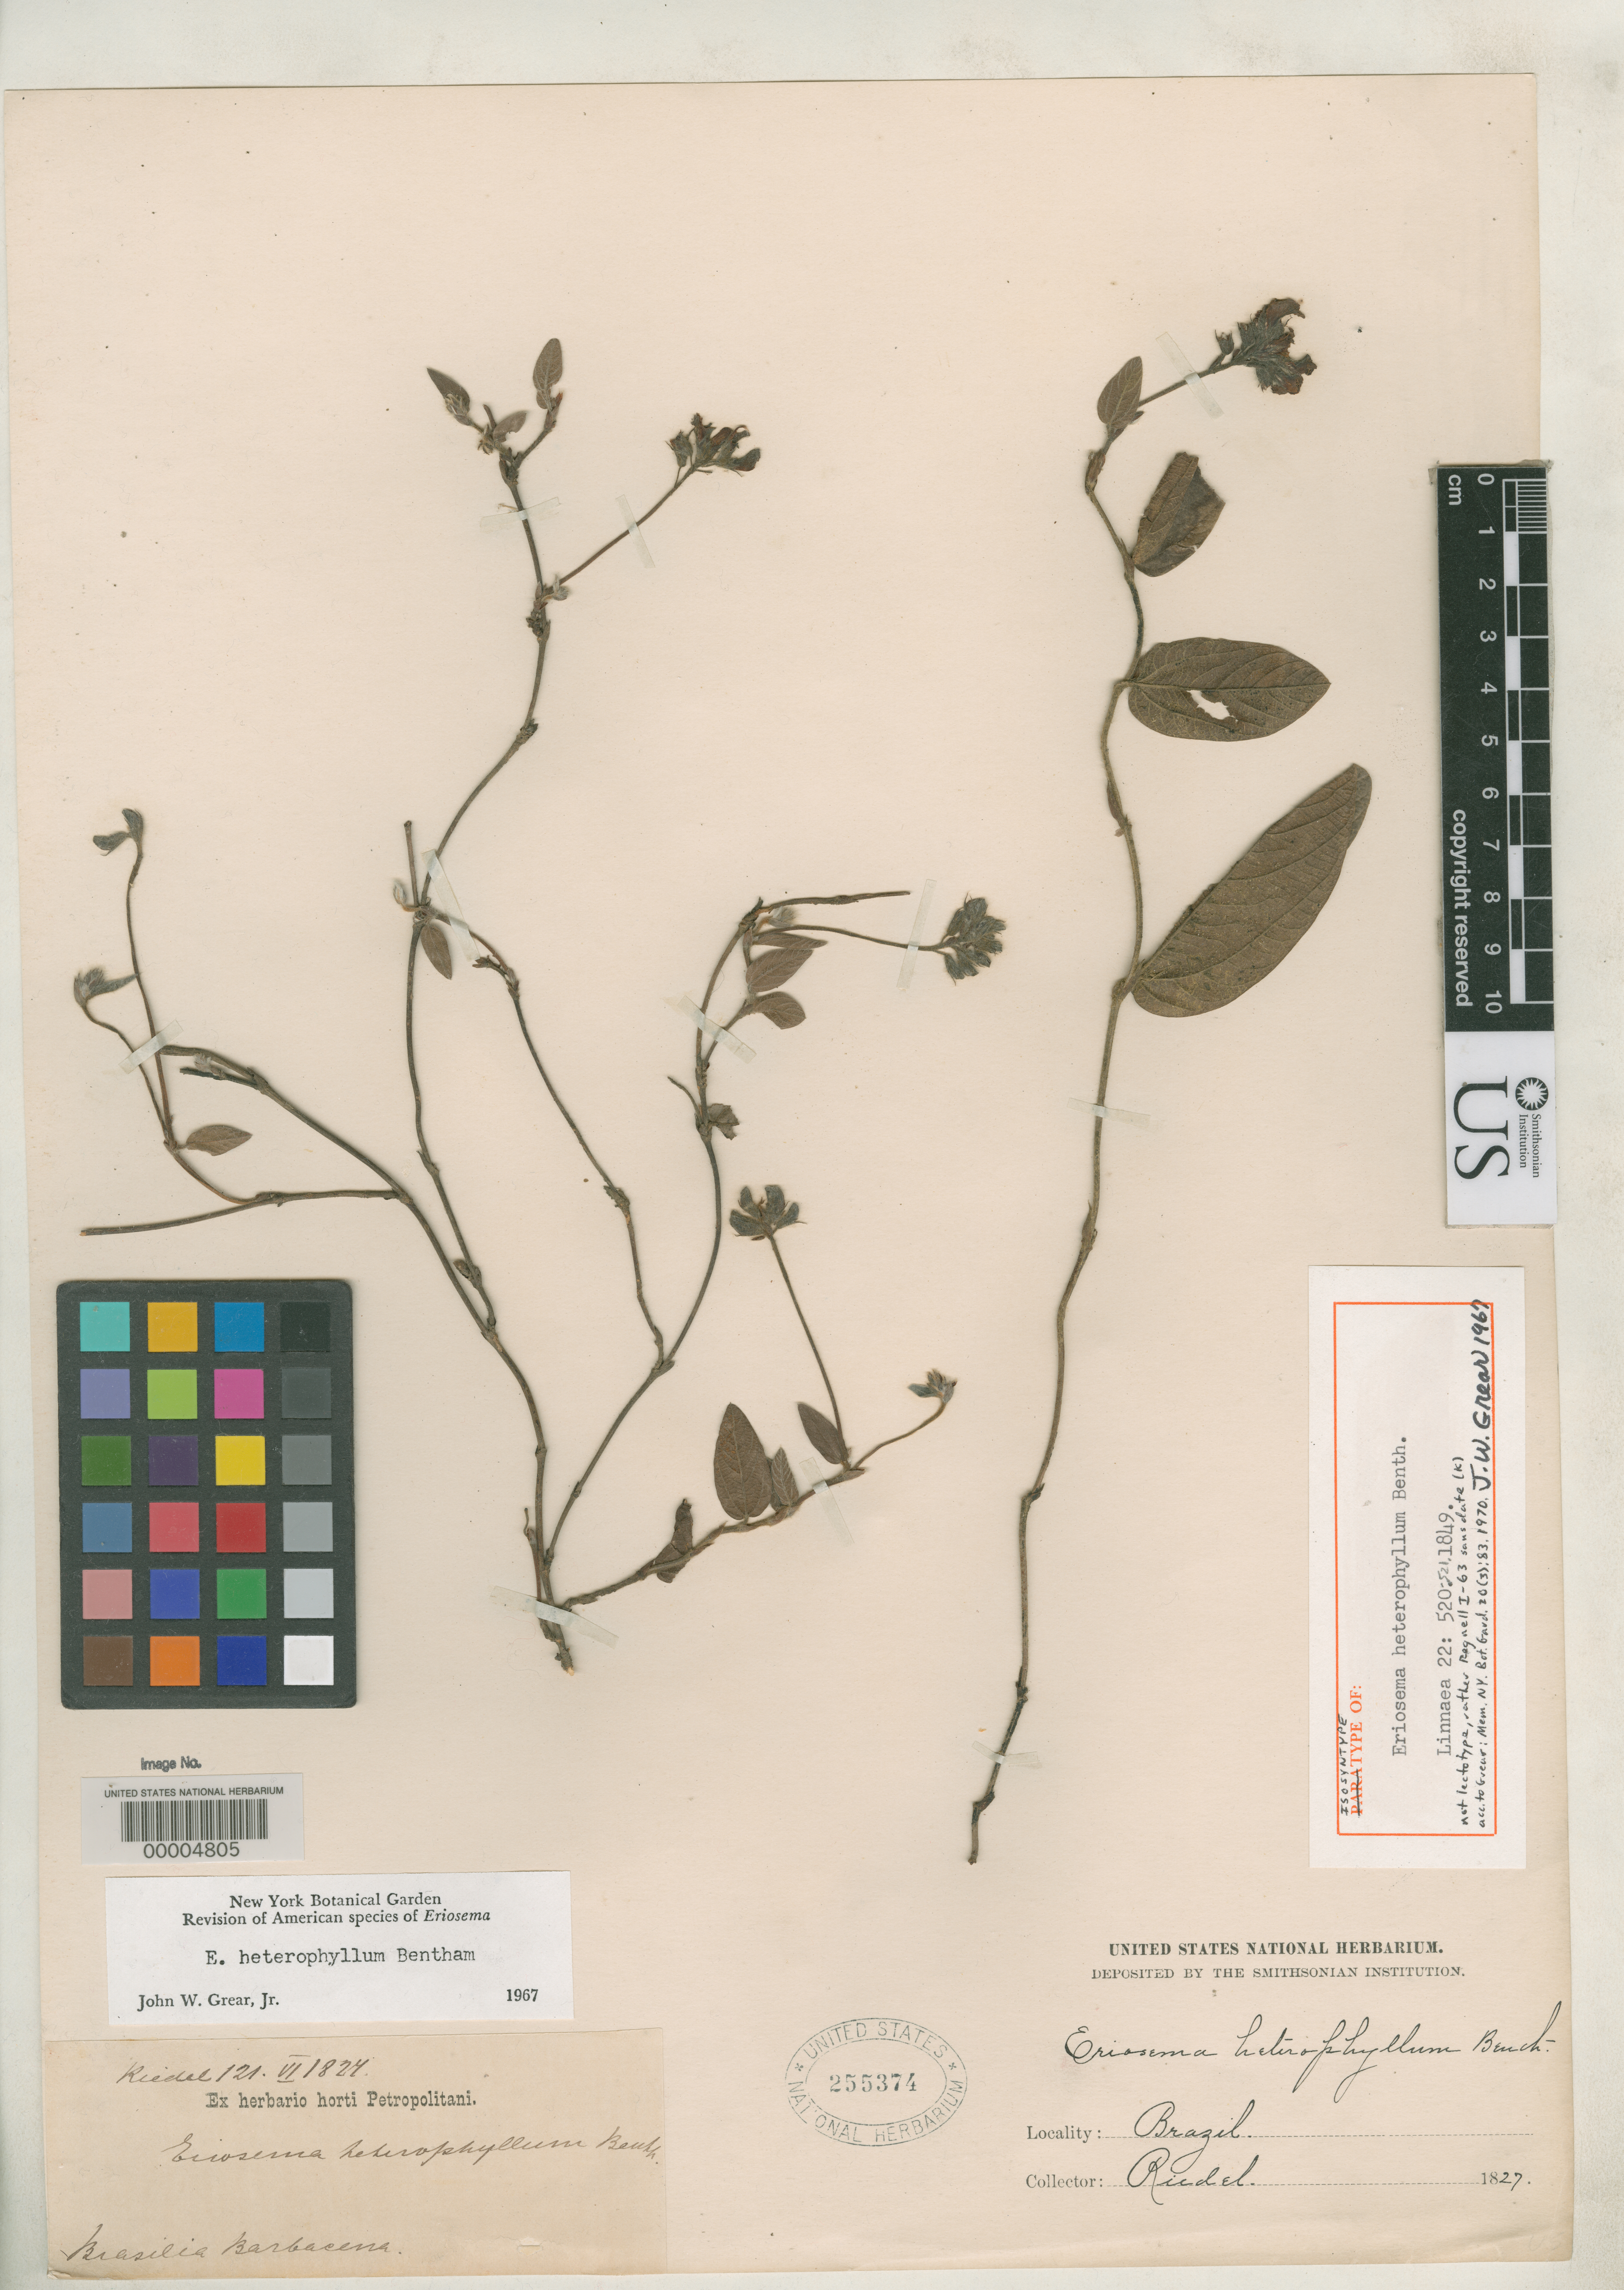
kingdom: Plantae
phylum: Tracheophyta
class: Magnoliopsida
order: Fabales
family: Fabaceae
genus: Eriosema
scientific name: Eriosema heterophyllum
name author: Benth.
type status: Isosyntype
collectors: L. Riedel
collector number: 121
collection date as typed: Jun 1827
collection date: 1827-06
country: Brazil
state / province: Minas Gerais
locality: Barbacena.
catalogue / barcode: US 255374